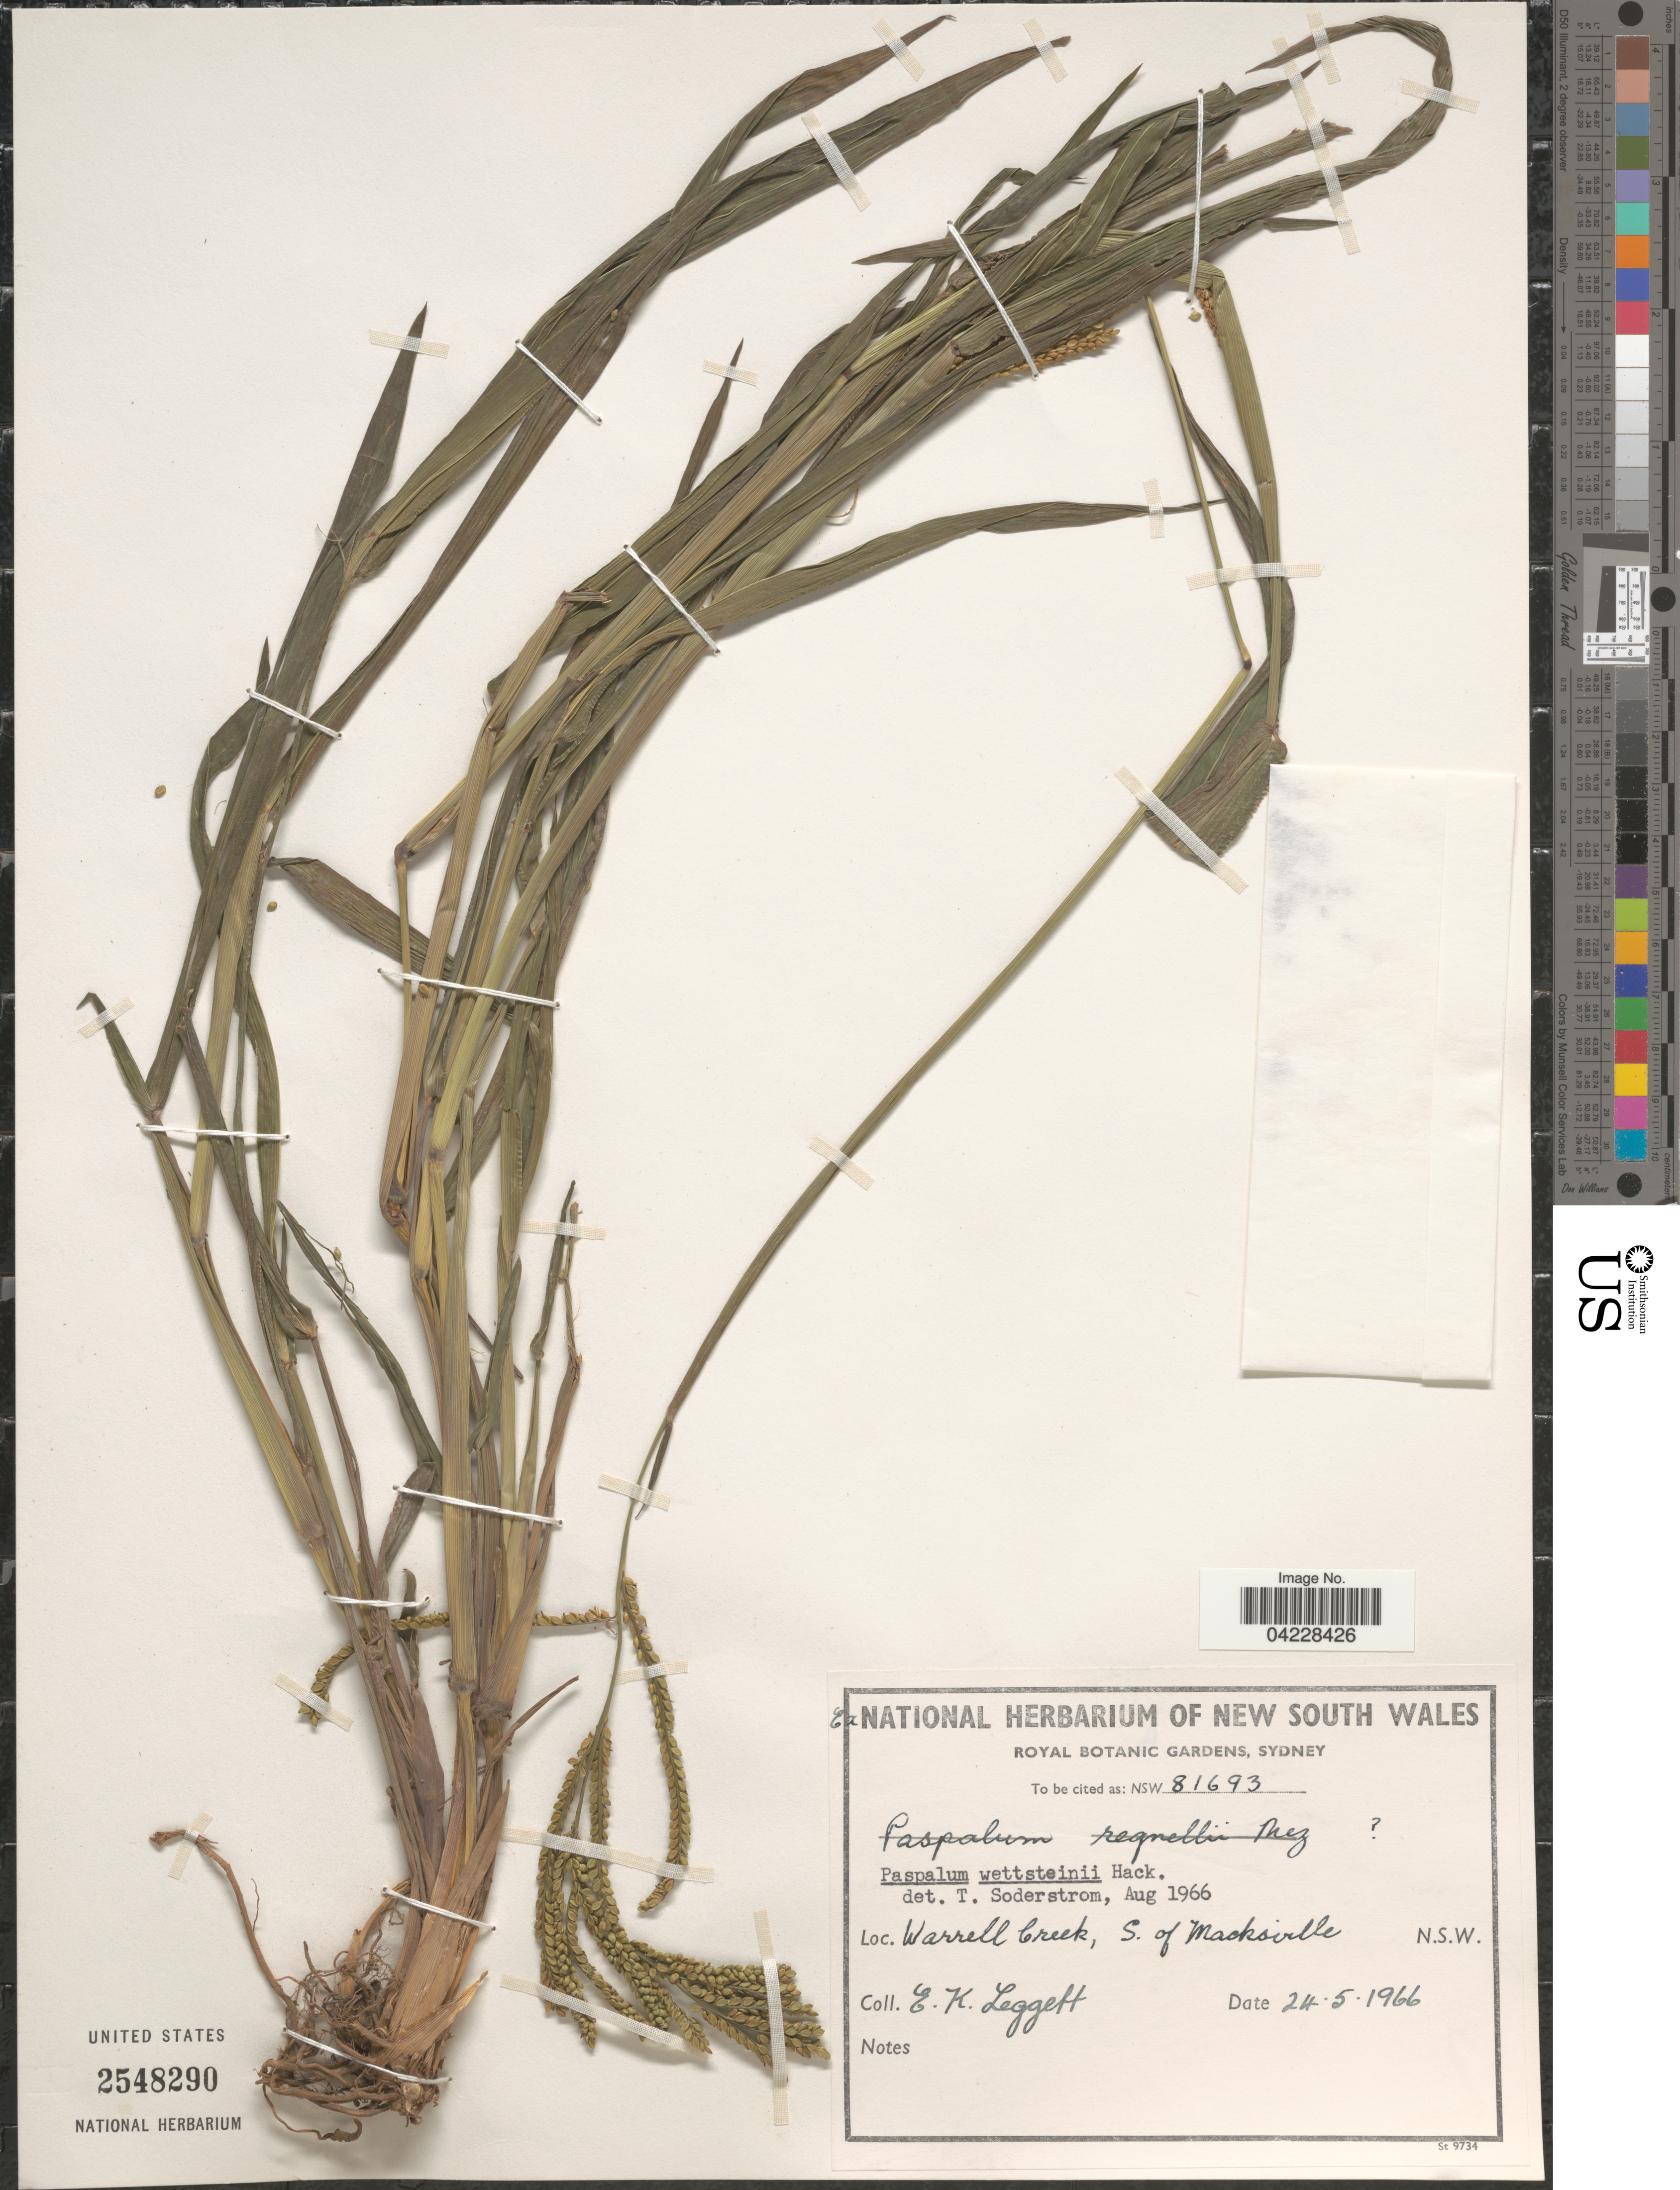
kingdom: Plantae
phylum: Tracheophyta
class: Liliopsida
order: Poales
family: Poaceae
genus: Paspalum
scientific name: Paspalum virgatum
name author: L.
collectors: E. Leggett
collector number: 81693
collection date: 1966-05-24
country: Australia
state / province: New South Wales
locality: Warrell Creek, S. of Macksville. N.S.W.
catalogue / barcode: US 2548290